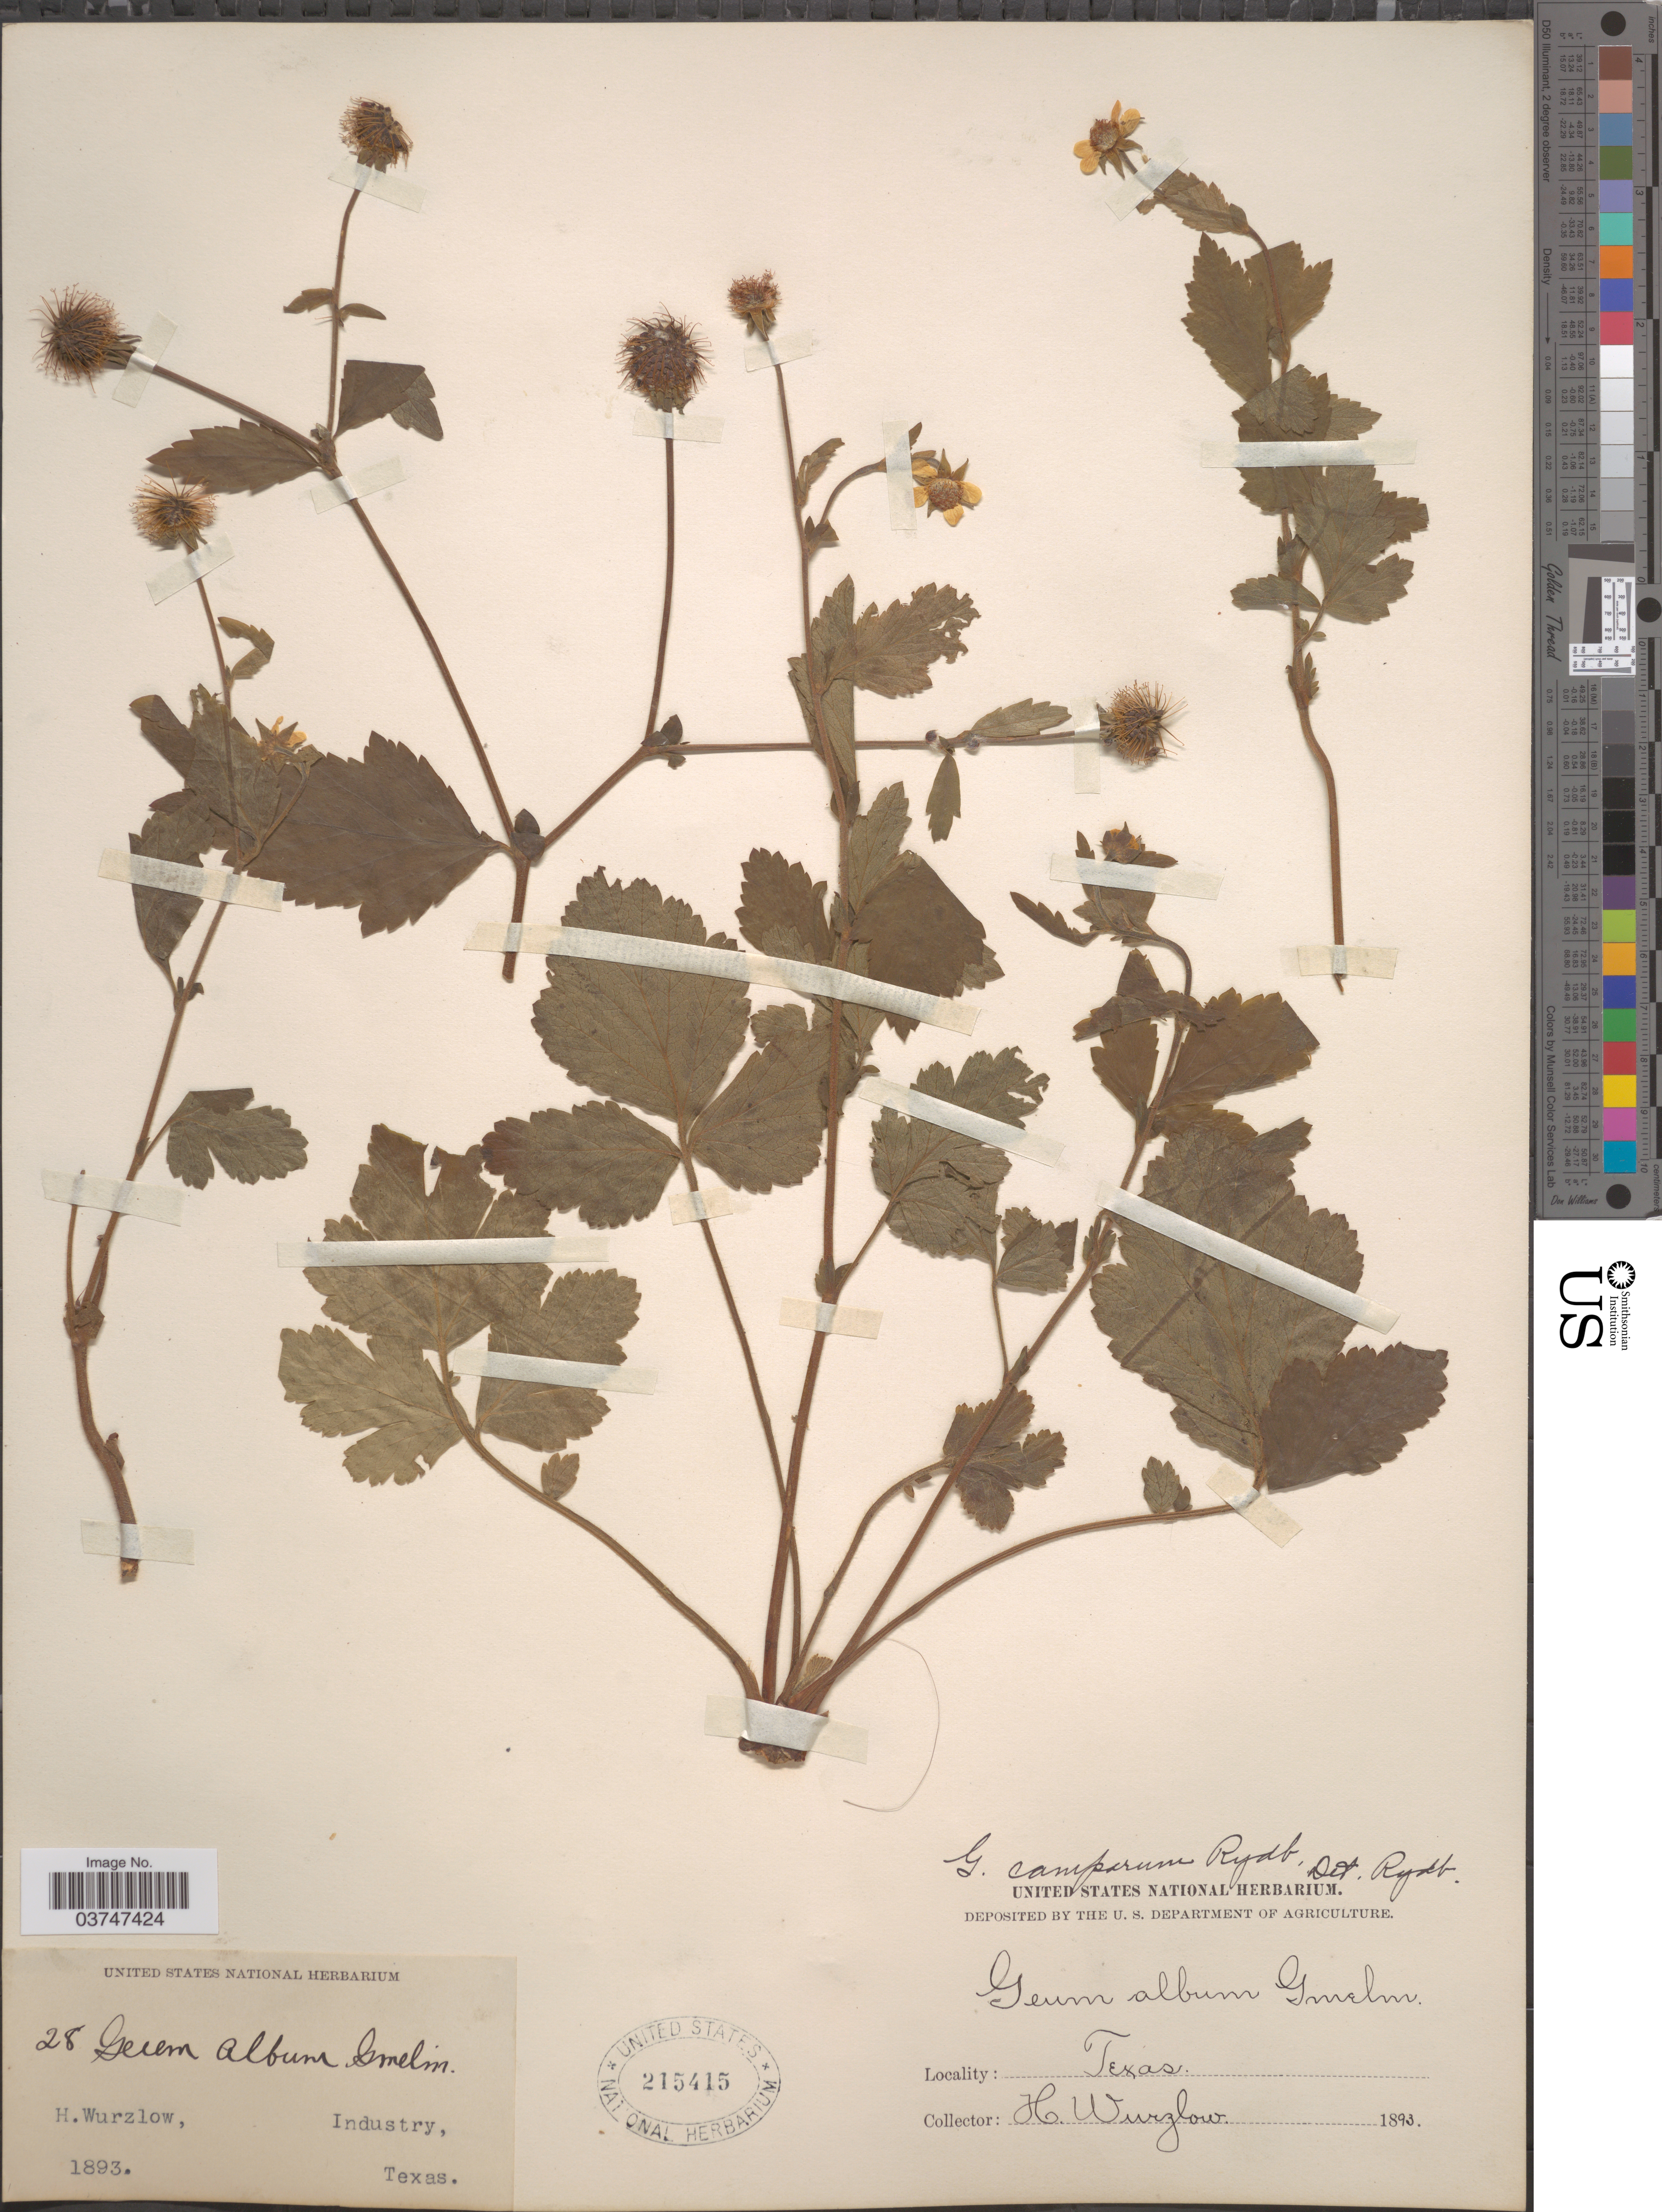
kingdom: Plantae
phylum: Tracheophyta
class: Magnoliopsida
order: Rosales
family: Rosaceae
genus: Geum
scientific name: Geum canadense var. camporum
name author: (Rydb.) Fernald & Weath.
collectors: H. Wurzlow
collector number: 28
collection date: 1893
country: United States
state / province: Texas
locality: Industry.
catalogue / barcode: US 215415